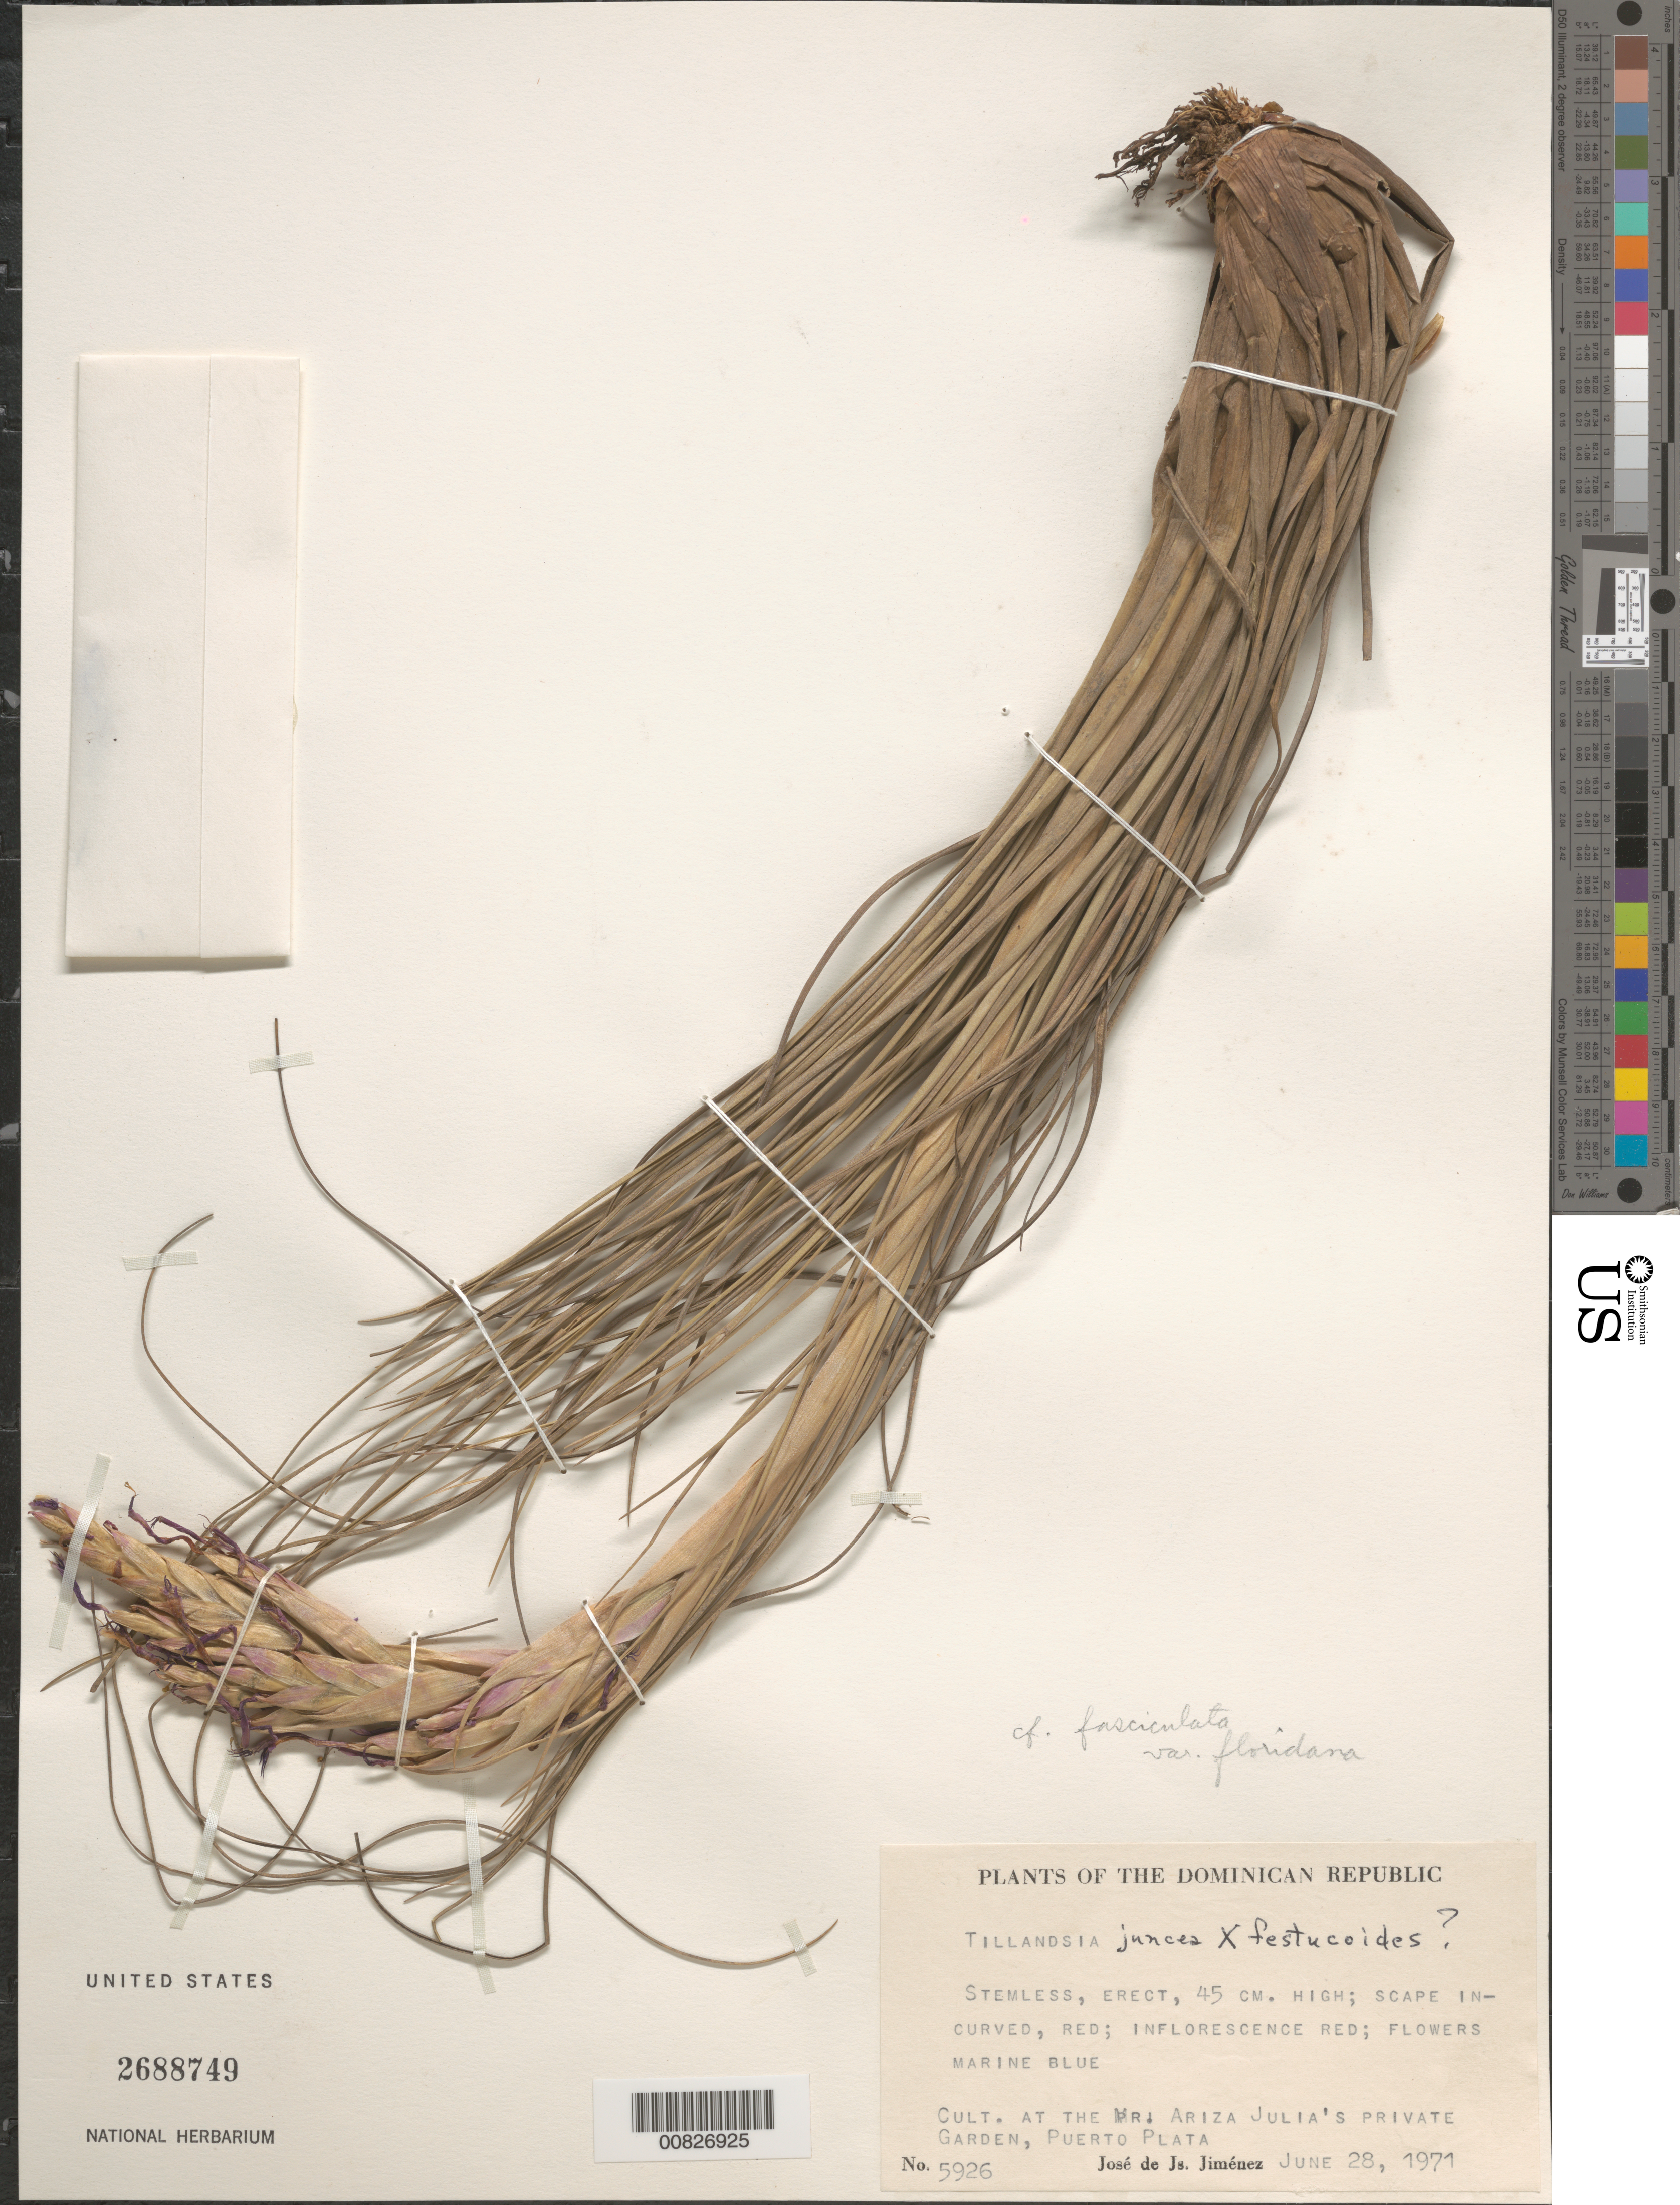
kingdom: Plantae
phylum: Tracheophyta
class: Liliopsida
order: Poales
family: Bromeliaceae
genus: Tillandsia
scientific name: Tillandsia festucoides x T. juncea (Ruiz & Pav.) Poir.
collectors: J. J. Jiménez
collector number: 5926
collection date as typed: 28 Jun 1971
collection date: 1971-06-28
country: Dominican Republic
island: Hispaniola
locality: Puerto Plata. Ariza Julia's Private Garden.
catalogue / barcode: US 2688749